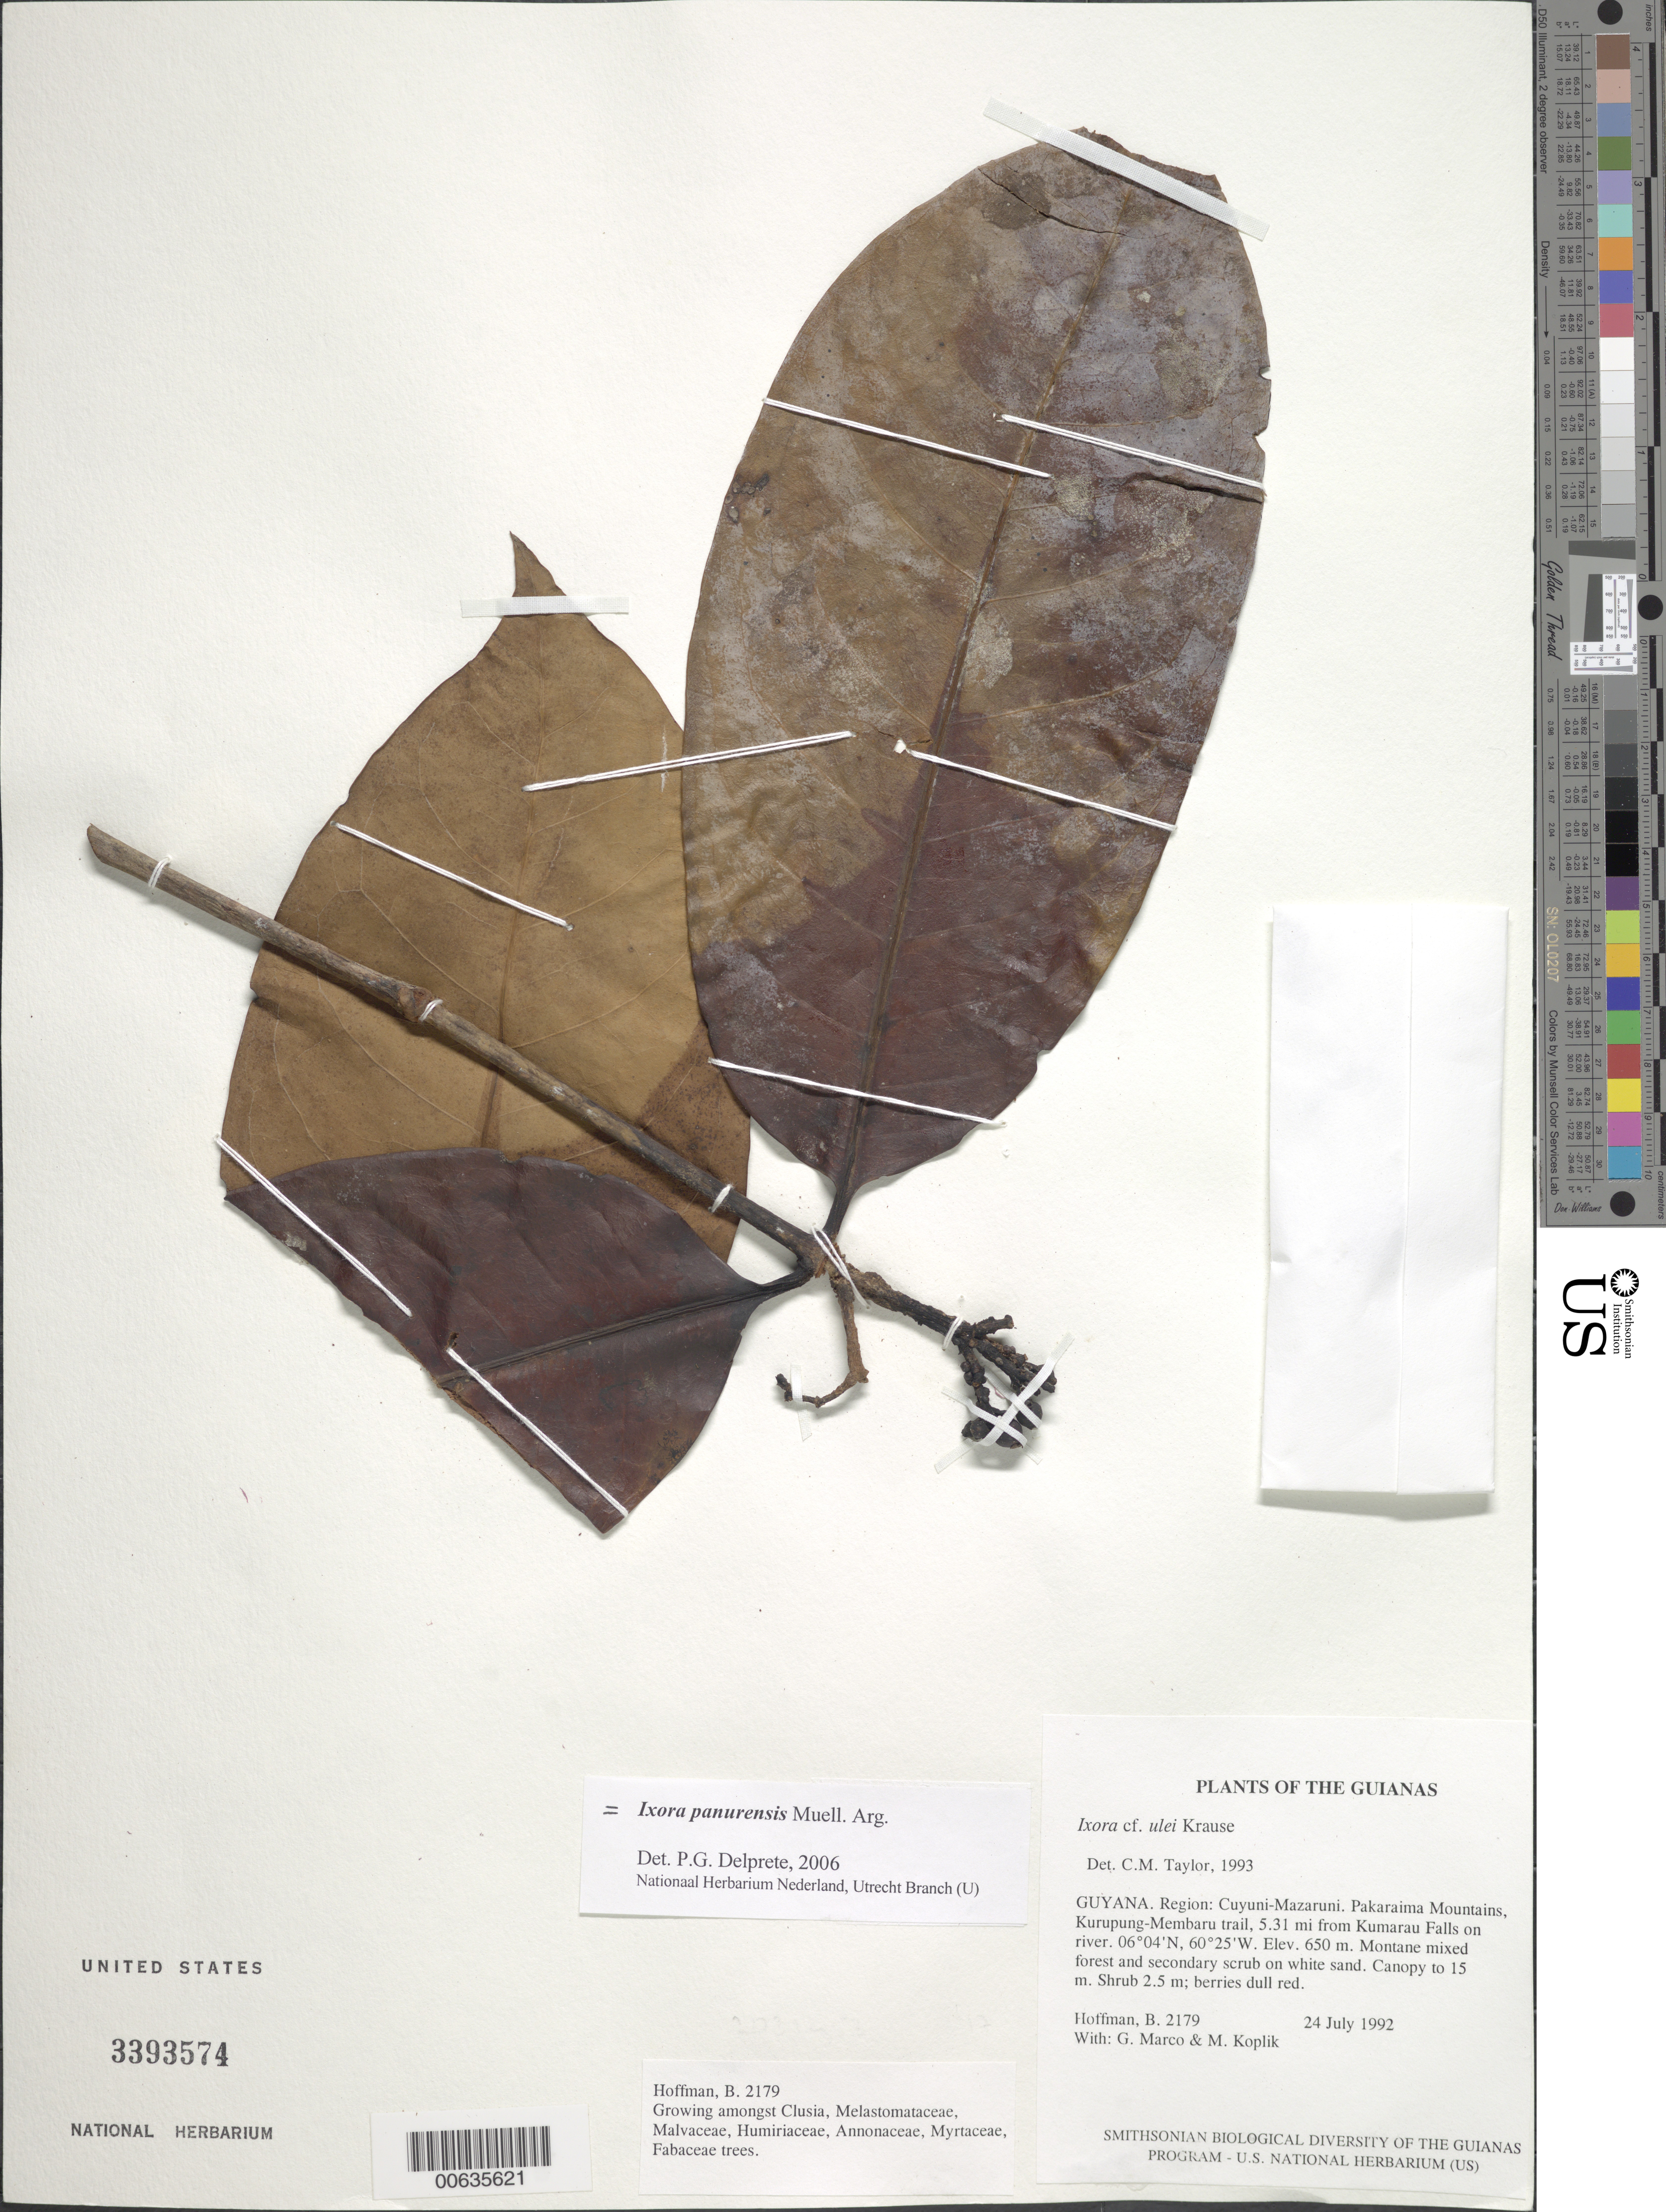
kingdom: Plantae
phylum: Tracheophyta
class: Magnoliopsida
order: Gentianales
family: Rubiaceae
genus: Ixora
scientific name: Ixora panurensis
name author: Müll. Arg.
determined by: Delprete, P. G., Herb. de Guyane Cay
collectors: B. Hoffman, G. Marco & M. Koplik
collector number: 2179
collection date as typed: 24 July 1992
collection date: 1992-07-24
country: Guyana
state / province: Cuyuni-Mazaruni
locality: Pakaraima Mountains, Kurupung-Membaru trail, 2.75 km WSW from Kumarau Falls on Kurupung River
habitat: Montane mixed forest and secondary scrub on white sand. Canopy to 15 m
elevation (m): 650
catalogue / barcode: US 3393574